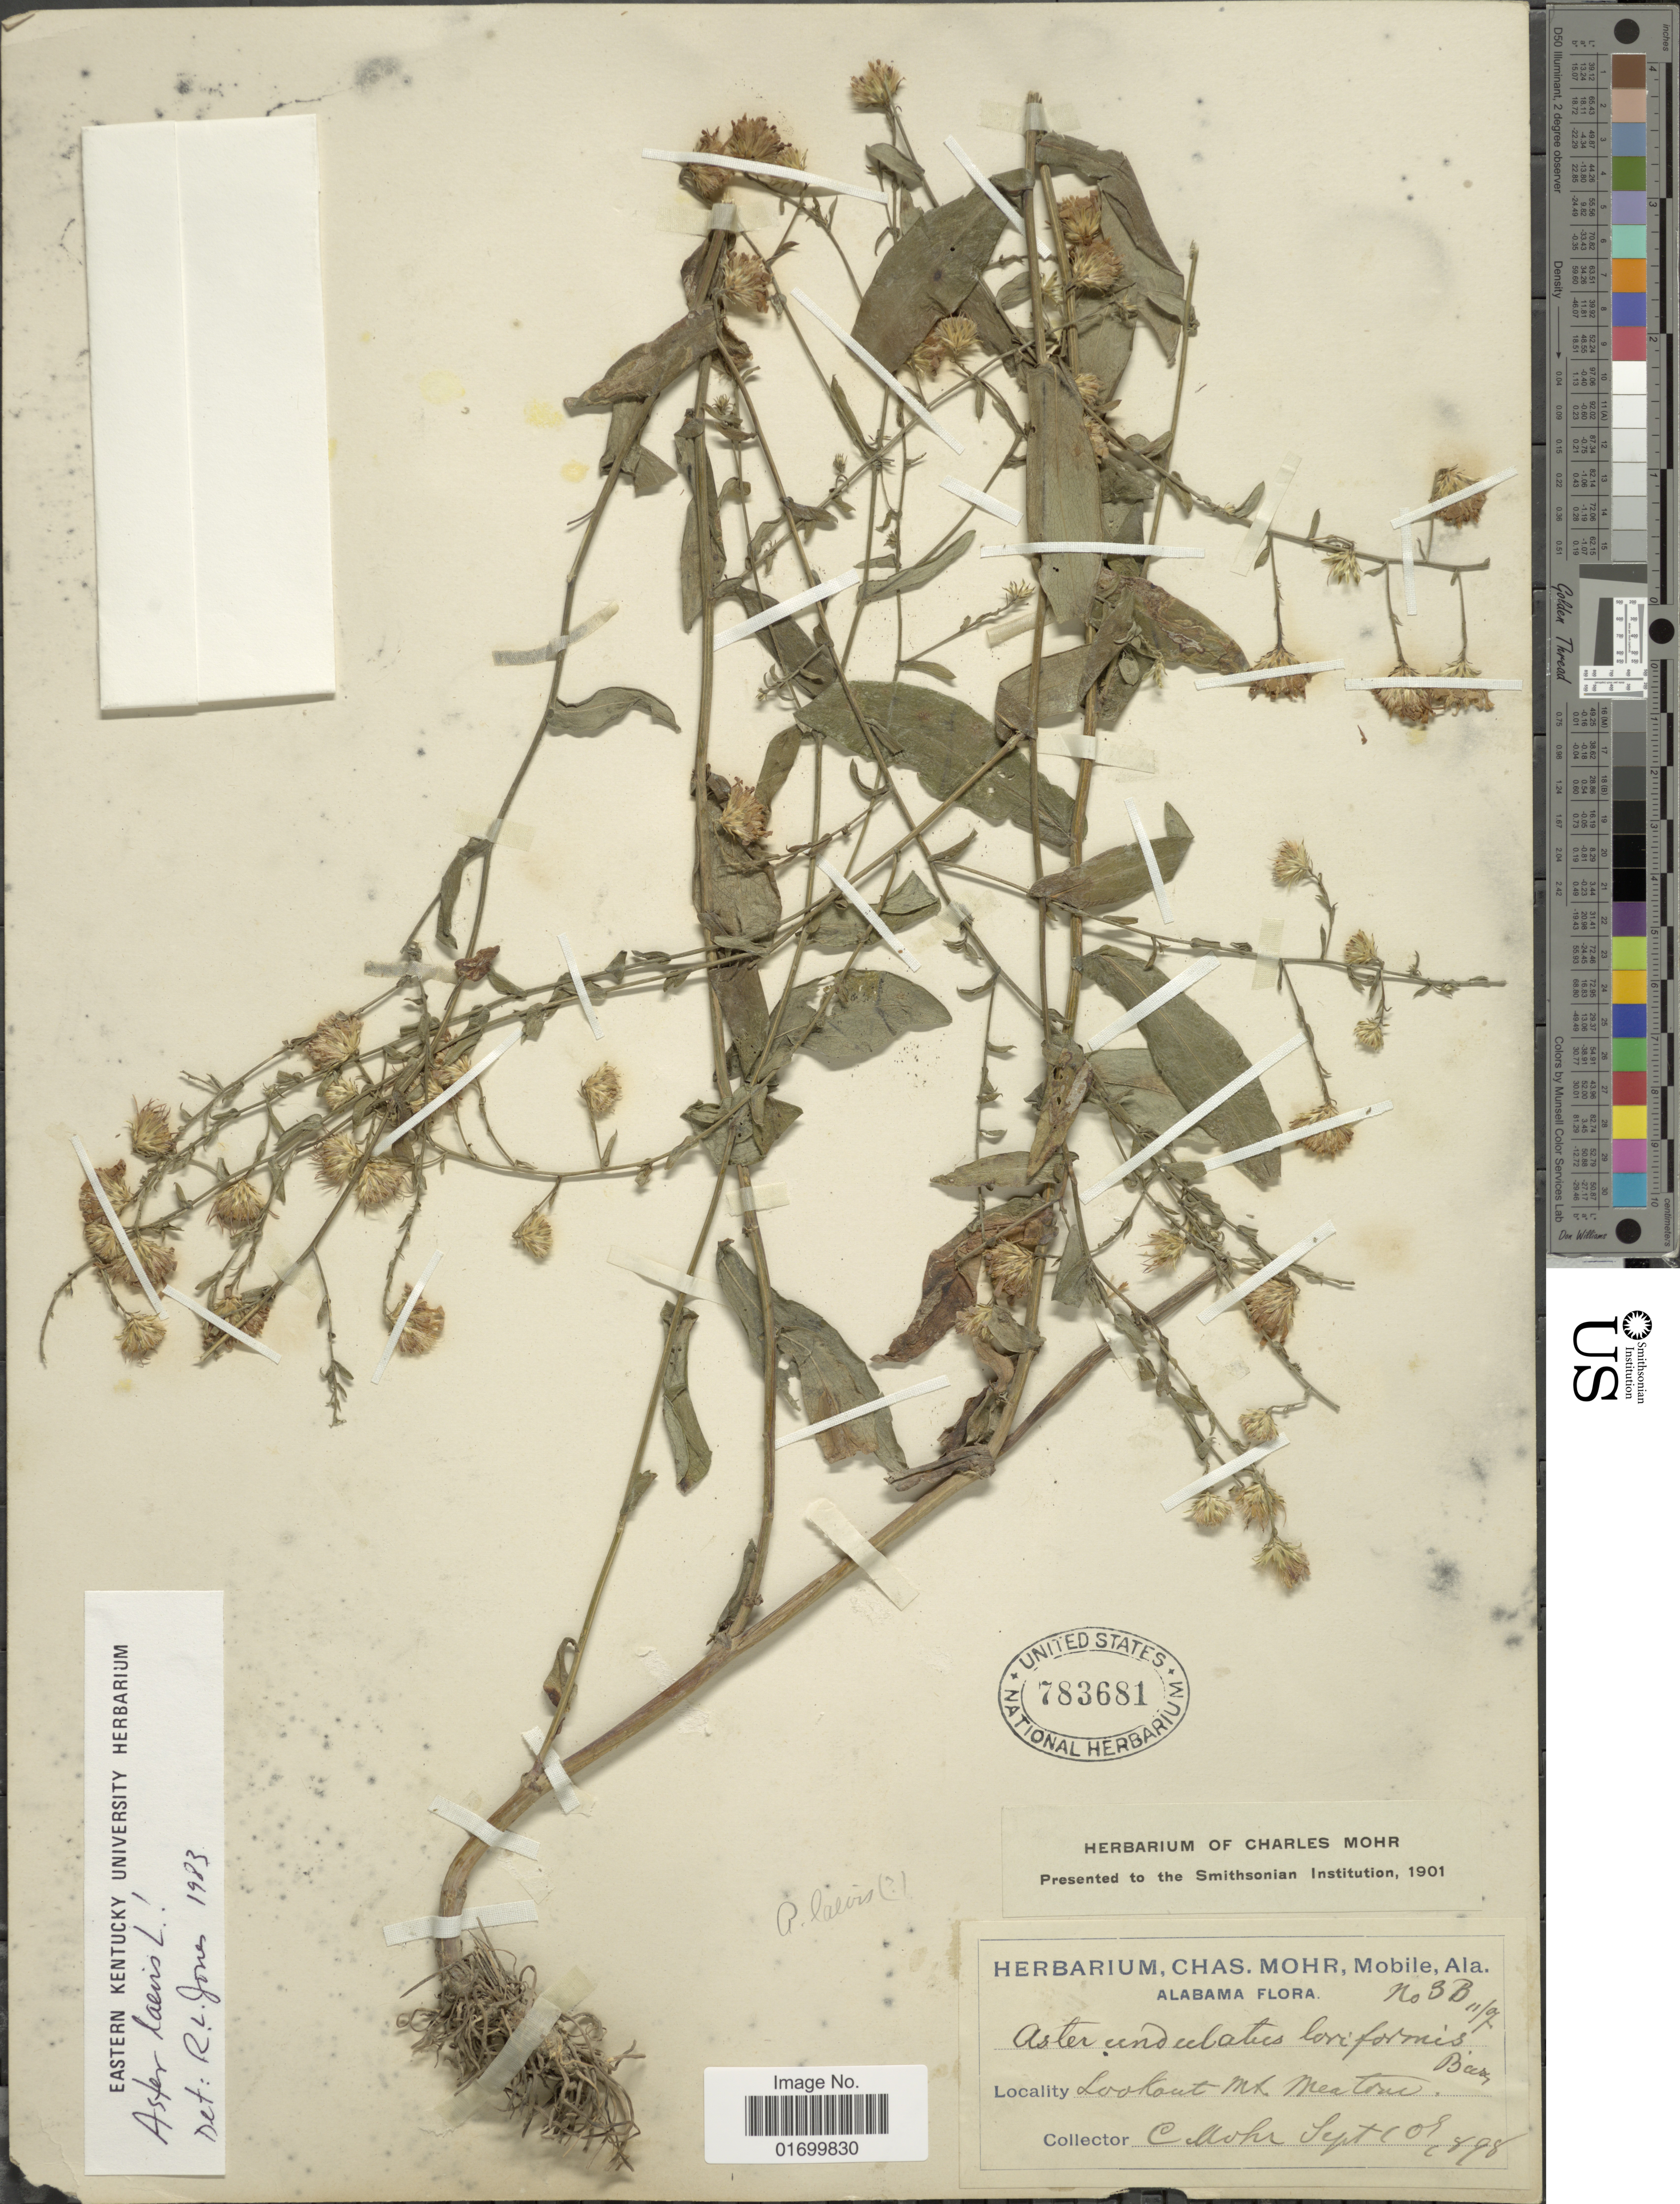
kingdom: Plantae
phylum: Tracheophyta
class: Magnoliopsida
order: Asterales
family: Asteraceae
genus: Symphyotrichum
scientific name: Symphyotrichum laeve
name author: (L.) Á. Löve & D. Löve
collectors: Mohr, C. T. (herbarium)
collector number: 3B11/7*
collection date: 1898-09-08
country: United States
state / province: Alabama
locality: Lookout Mt. Mentone.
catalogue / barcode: US 783681